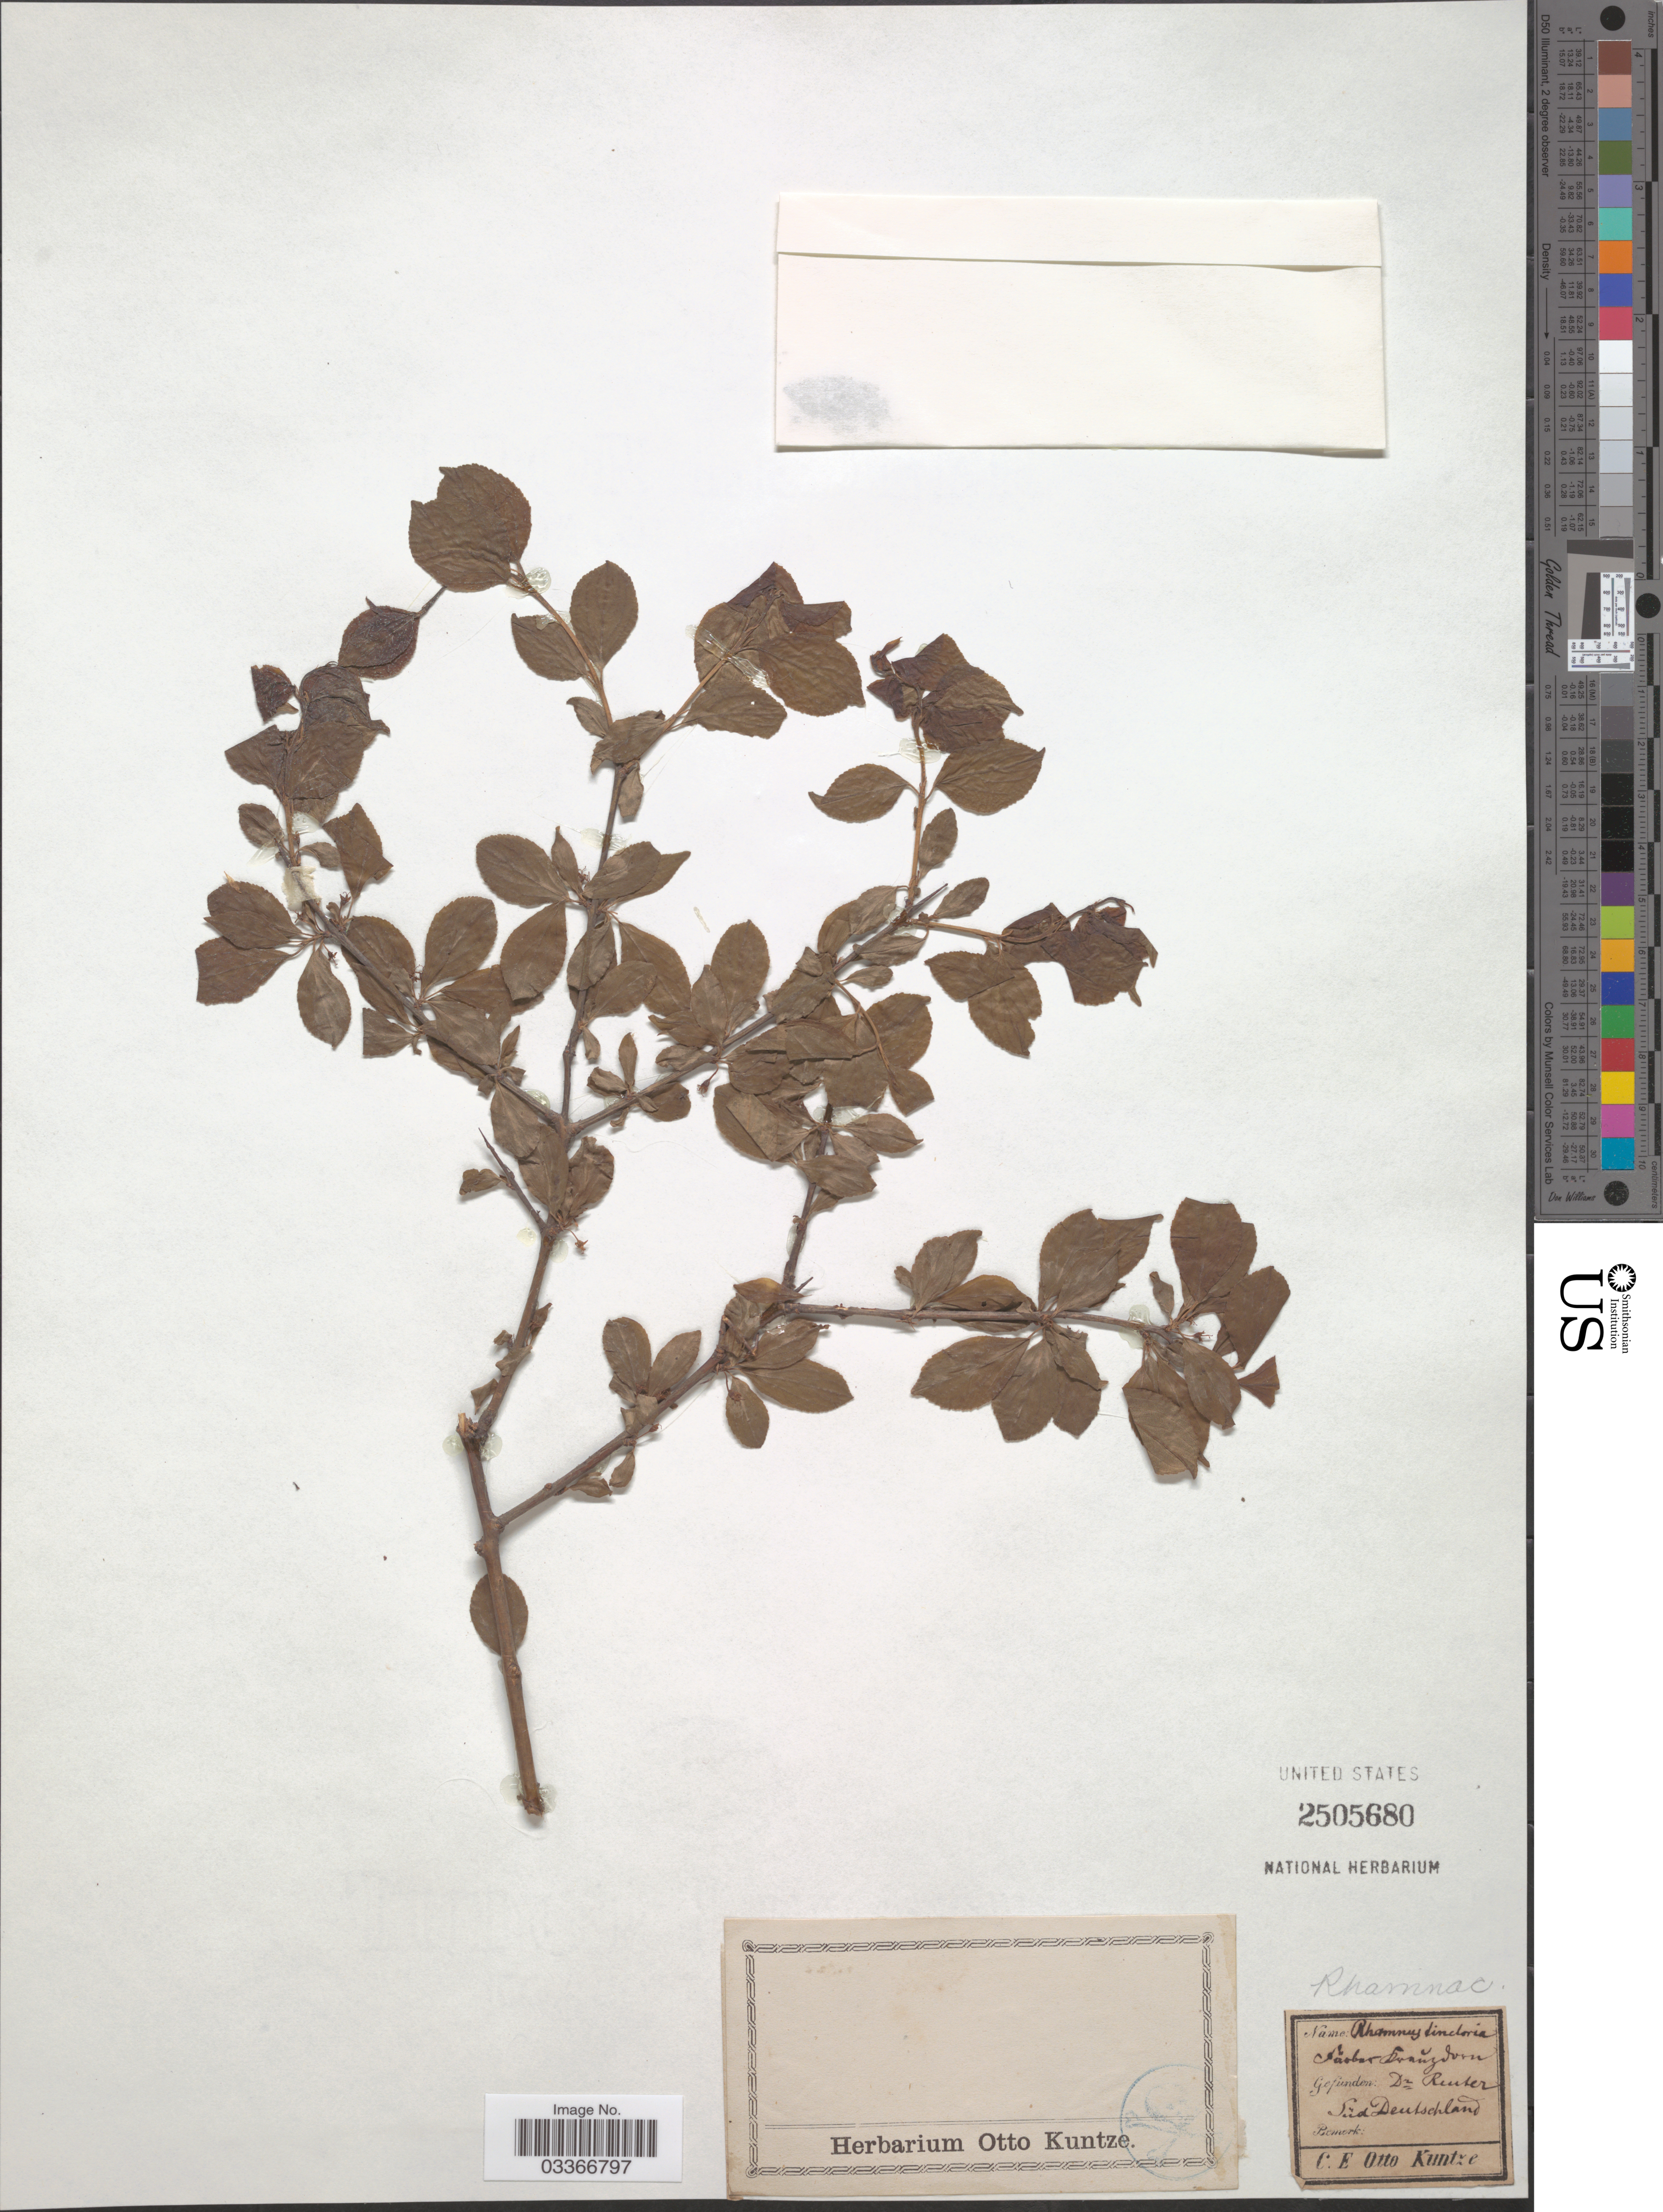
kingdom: Plantae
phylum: Tracheophyta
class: Magnoliopsida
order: Rosales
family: Rhamnaceae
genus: Rhamnus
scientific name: Rhamnus tinctoria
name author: L.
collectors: -. Reuter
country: Germany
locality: Süd Deutschland.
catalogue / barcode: US 2505680